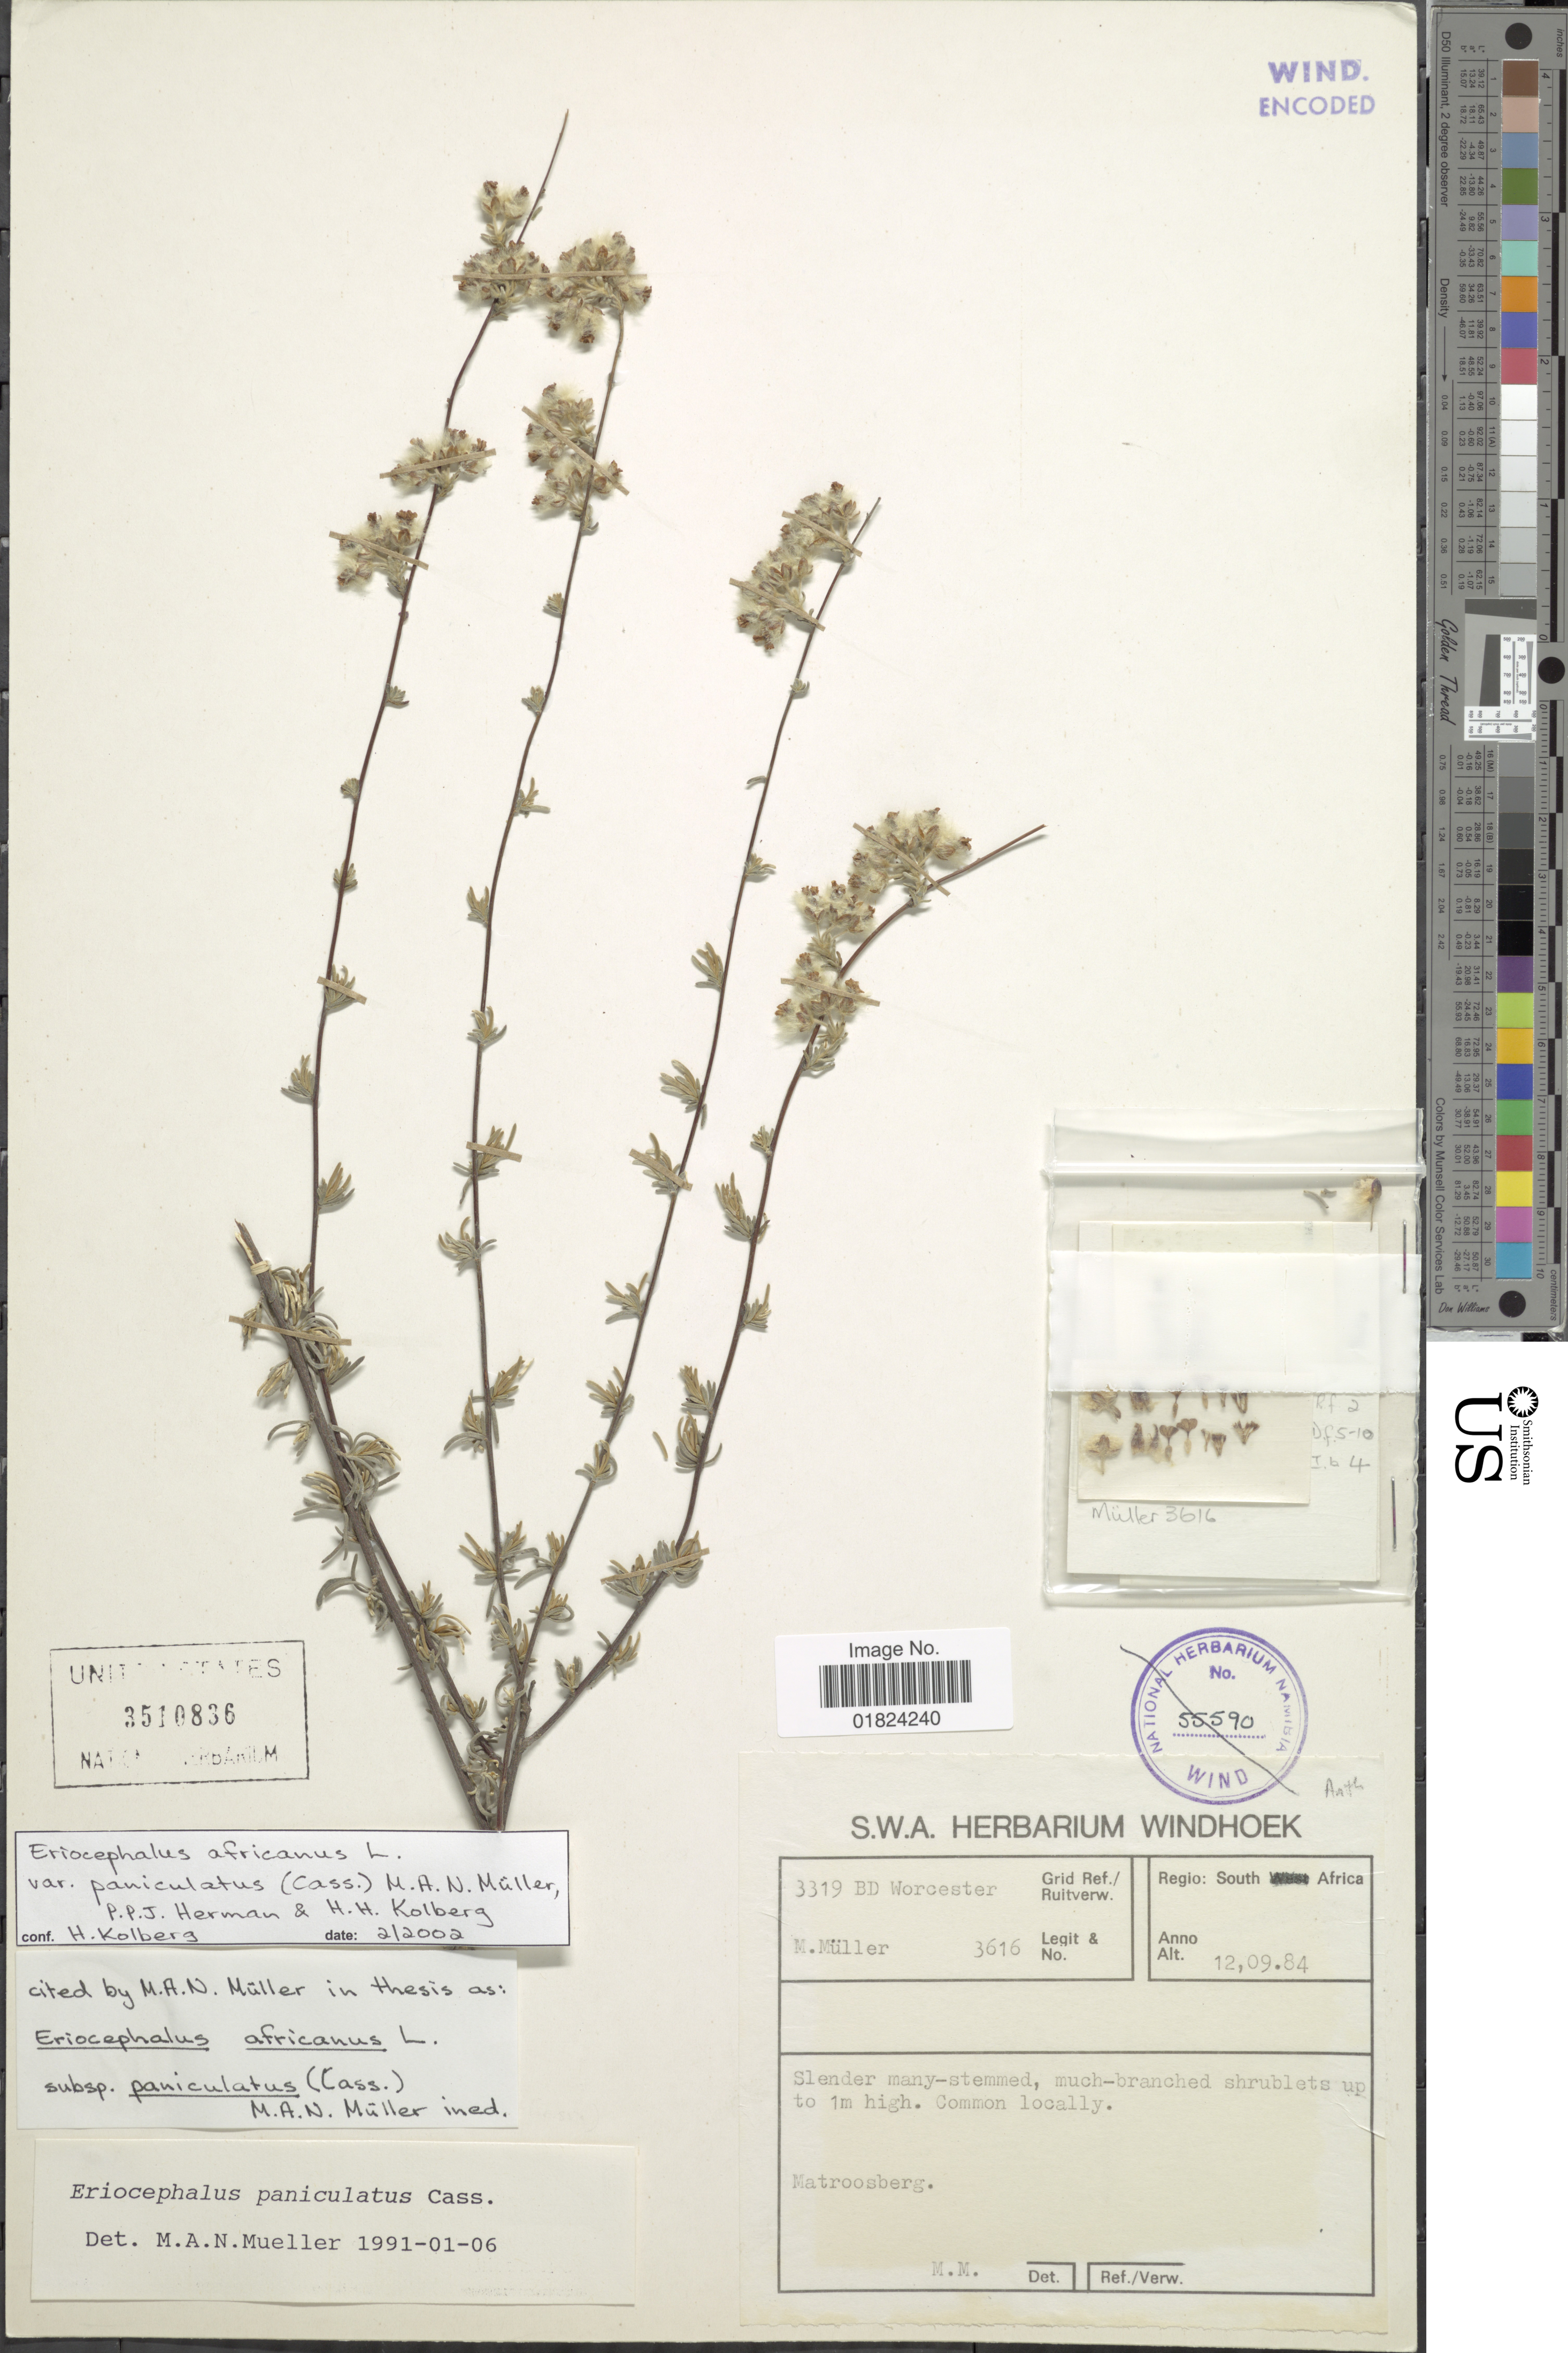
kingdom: Plantae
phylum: Tracheophyta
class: Magnoliopsida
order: Asterales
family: Asteraceae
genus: Eriocephalus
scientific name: Eriocephalus africanus var. paniculatus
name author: (Cass.) M.A.N. Müll. et al.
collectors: M. Muller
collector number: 3616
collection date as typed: Transcribed d/m/y: 12/9/84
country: South Africa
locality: Common locally, Matroosberg.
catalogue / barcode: US 3510836